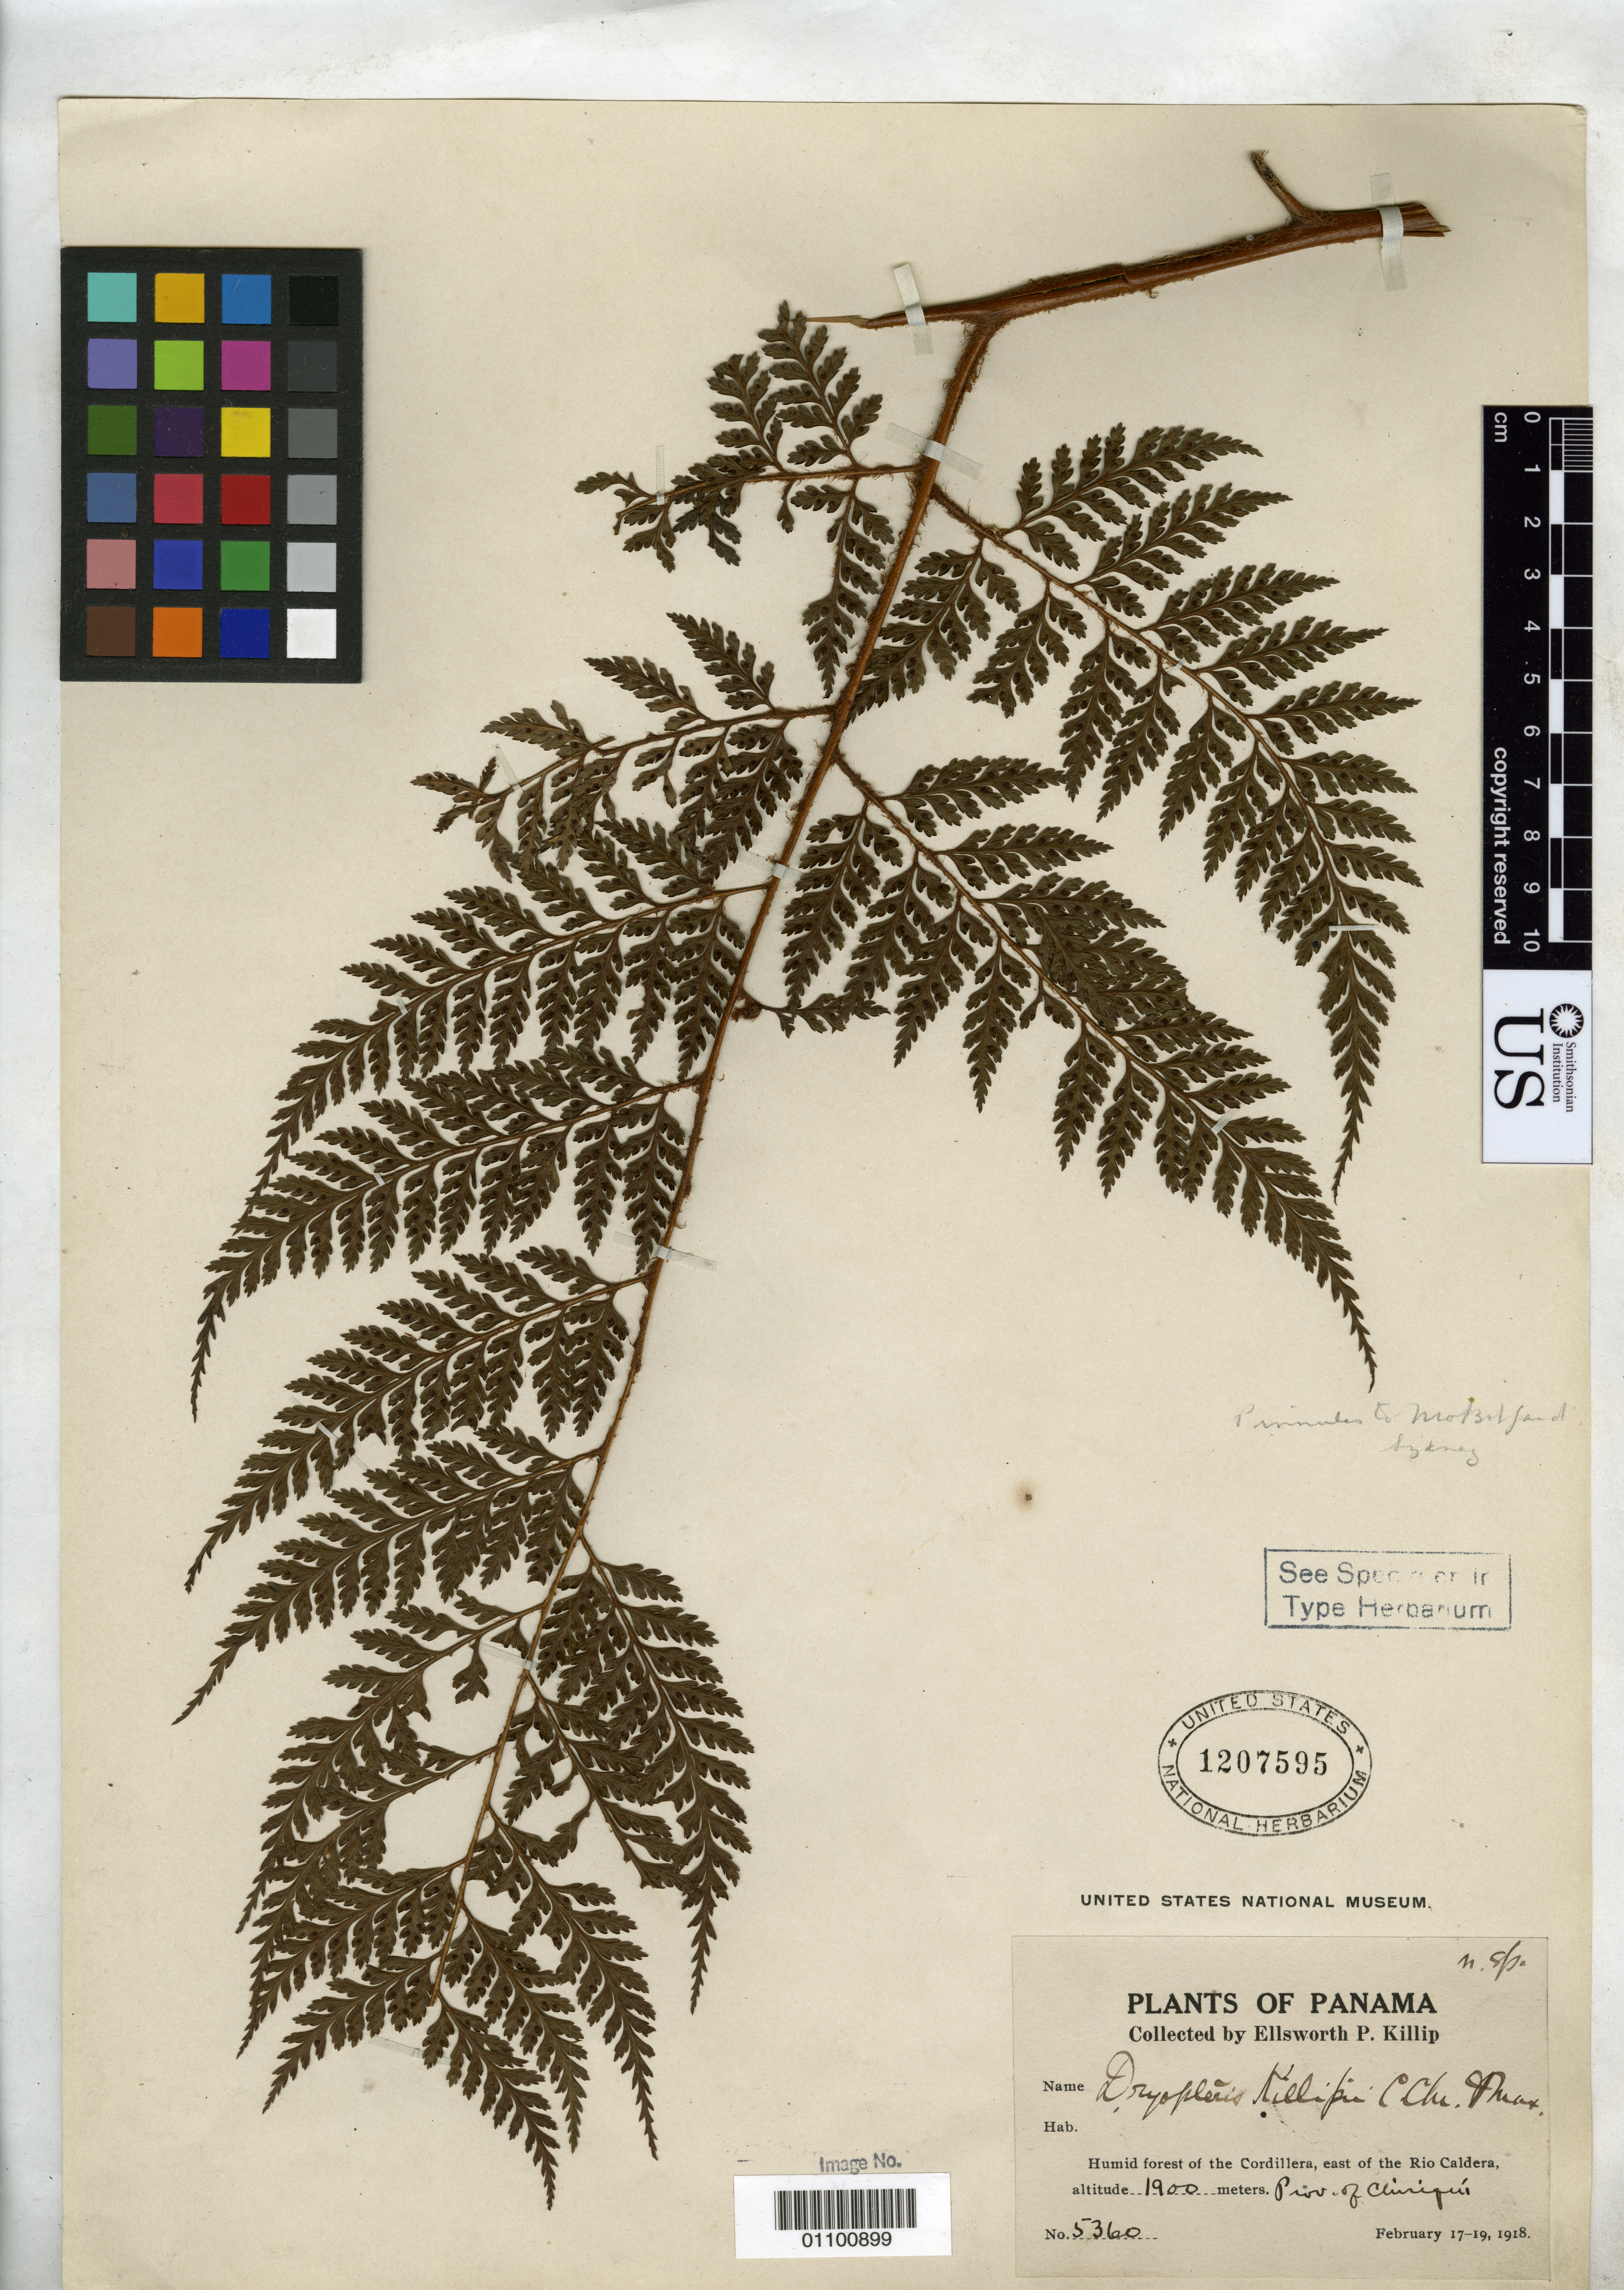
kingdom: Plantae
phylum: Tracheophyta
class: Polypodiopsida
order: Polypodiales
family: Dryopteridaceae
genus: Dryopteris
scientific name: Dryopteris killipii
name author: C. Chr. & Maxon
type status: Isotype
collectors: E. P. Killip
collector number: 5360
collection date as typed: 17 Feb 1918 to 19 Feb 1918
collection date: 1918-02-17/1918-02-19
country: Panama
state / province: Chiriquí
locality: Cordillera, E of Rio Caldera.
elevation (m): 1900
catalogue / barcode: US 1207595